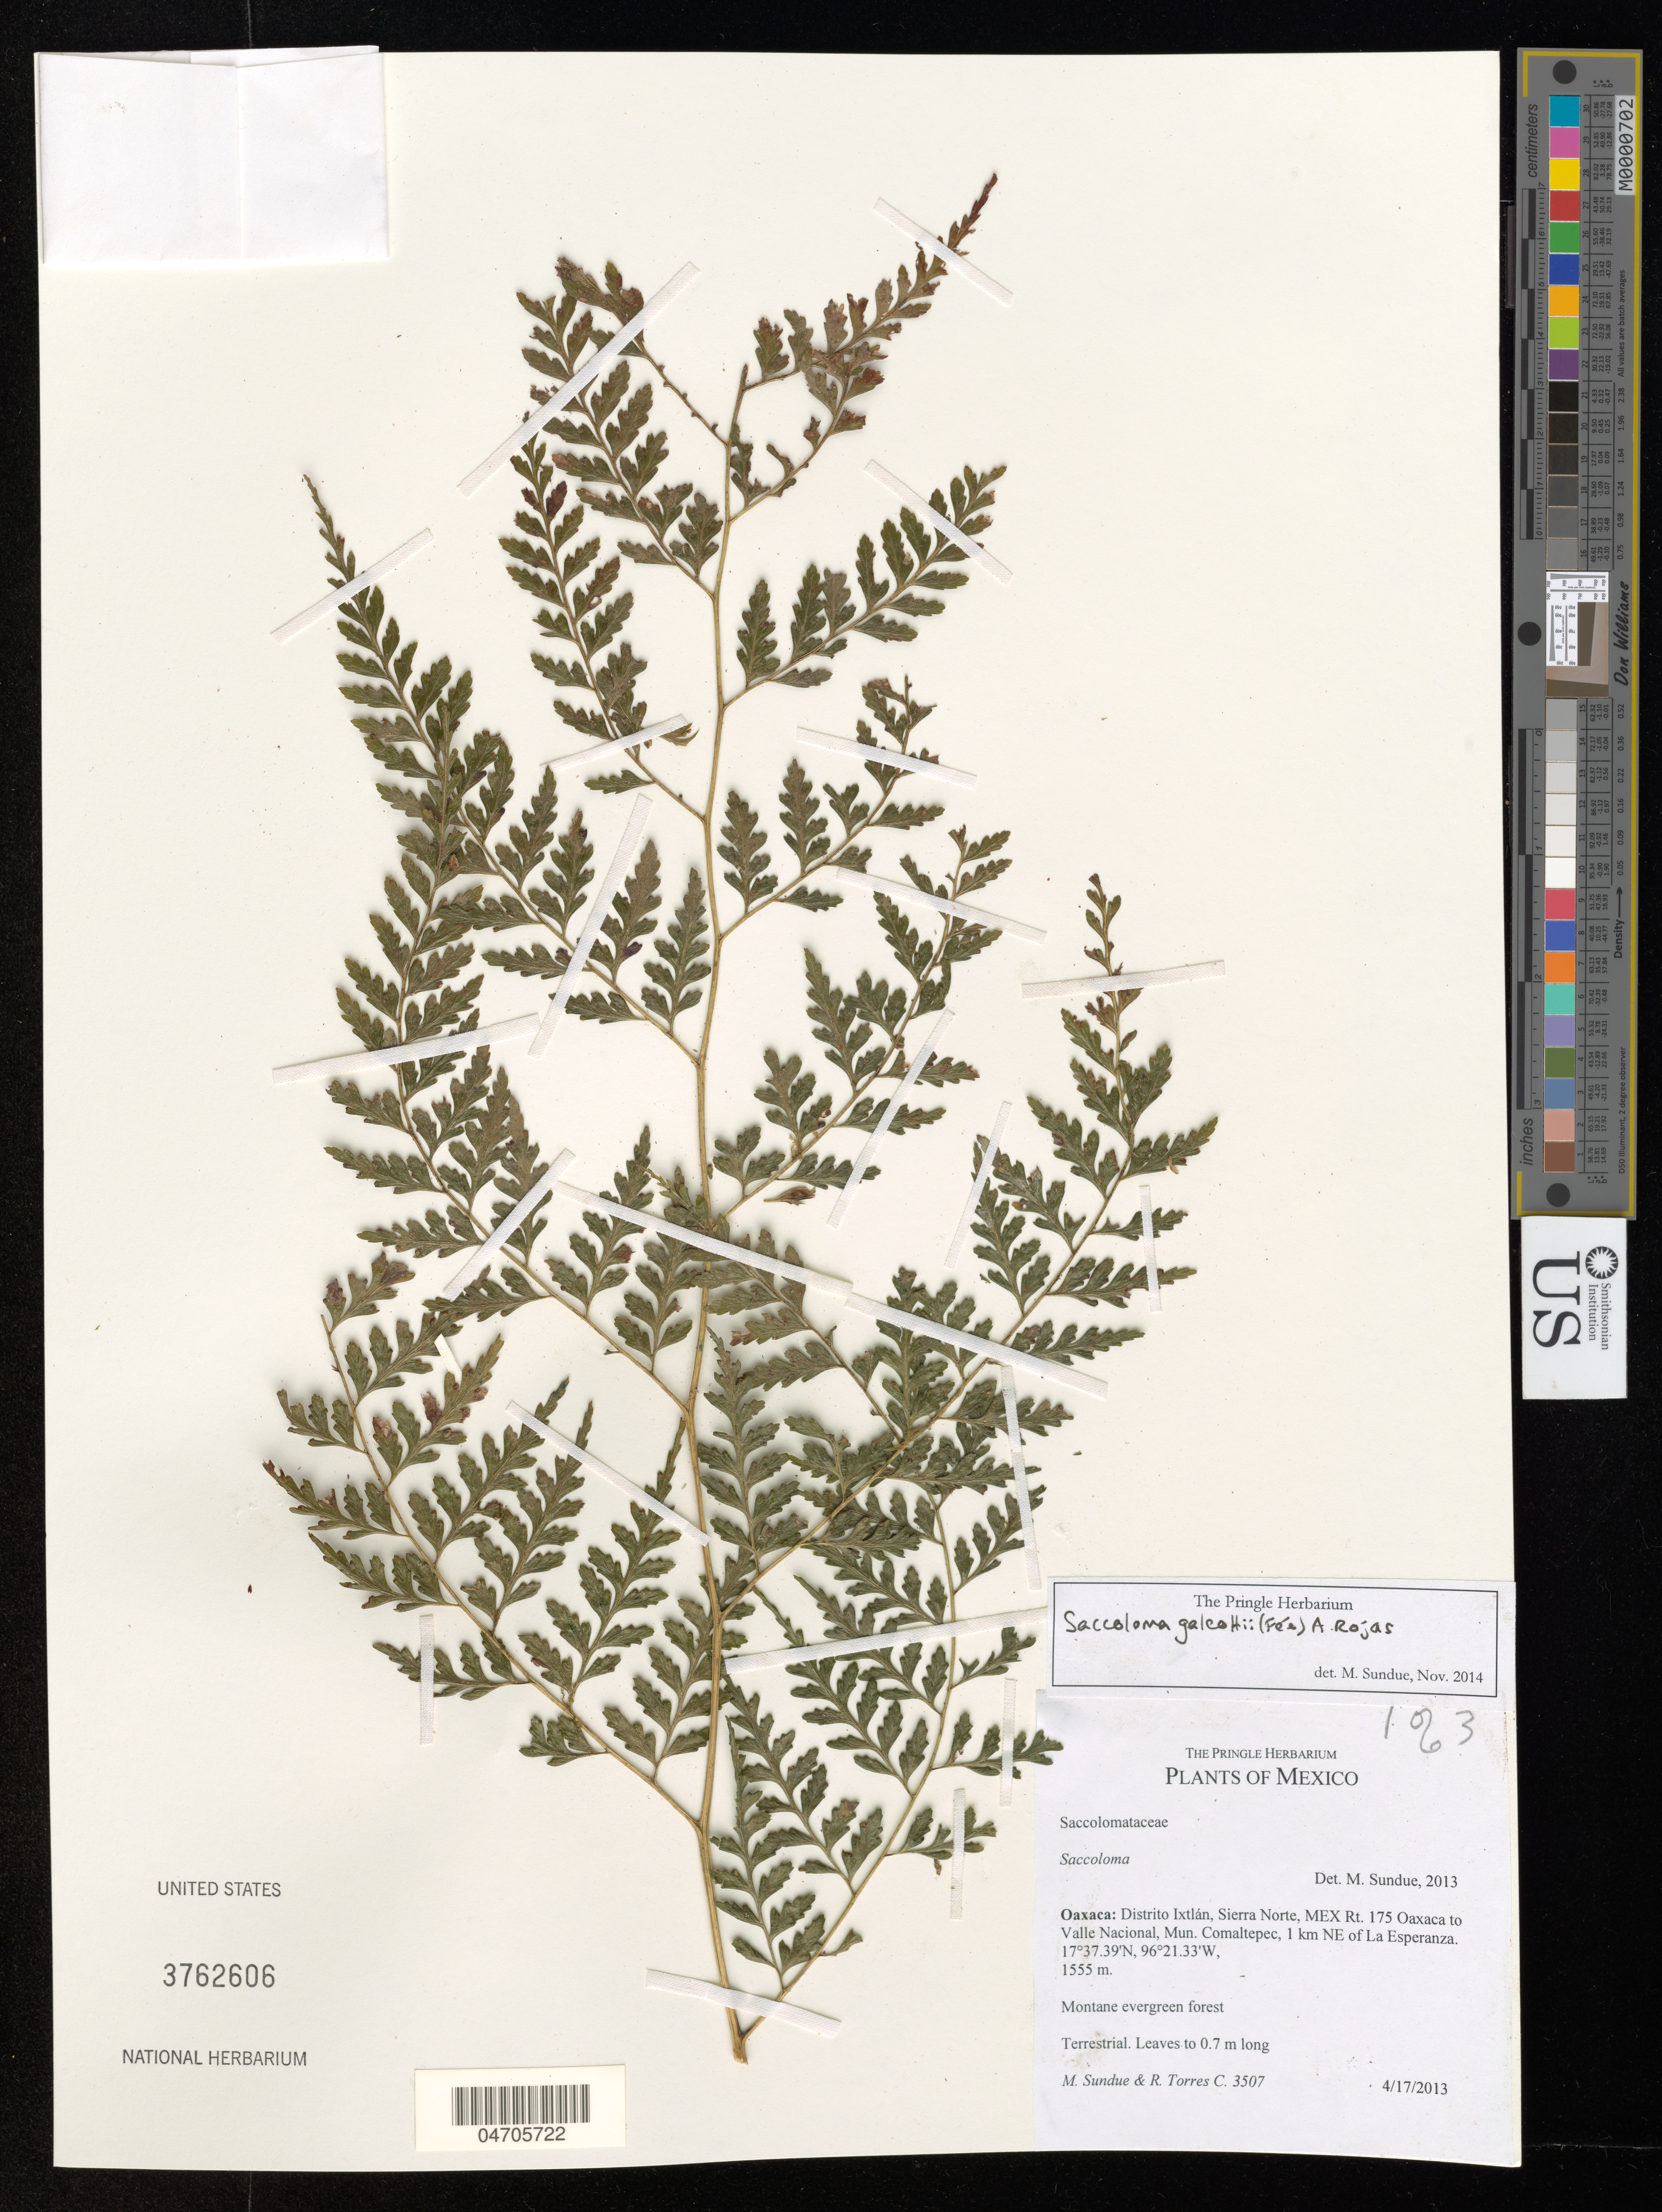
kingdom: Plantae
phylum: Tracheophyta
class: Polypodiopsida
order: Polypodiales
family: Saccolomataceae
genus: Saccoloma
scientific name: Saccoloma galeottii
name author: (Fée) A. Rojas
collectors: M. Sundue & R. Torres C.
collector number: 3507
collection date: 2013-04-17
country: Mexico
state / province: Oaxaca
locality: Distrito Ixtlán, Sierra Norte, MEX Rt. 175 Oaxaca to Valle Nacional, Mun. Comaltepec, 1 km NE of La Esperanza.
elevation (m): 1555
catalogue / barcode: US 3762606